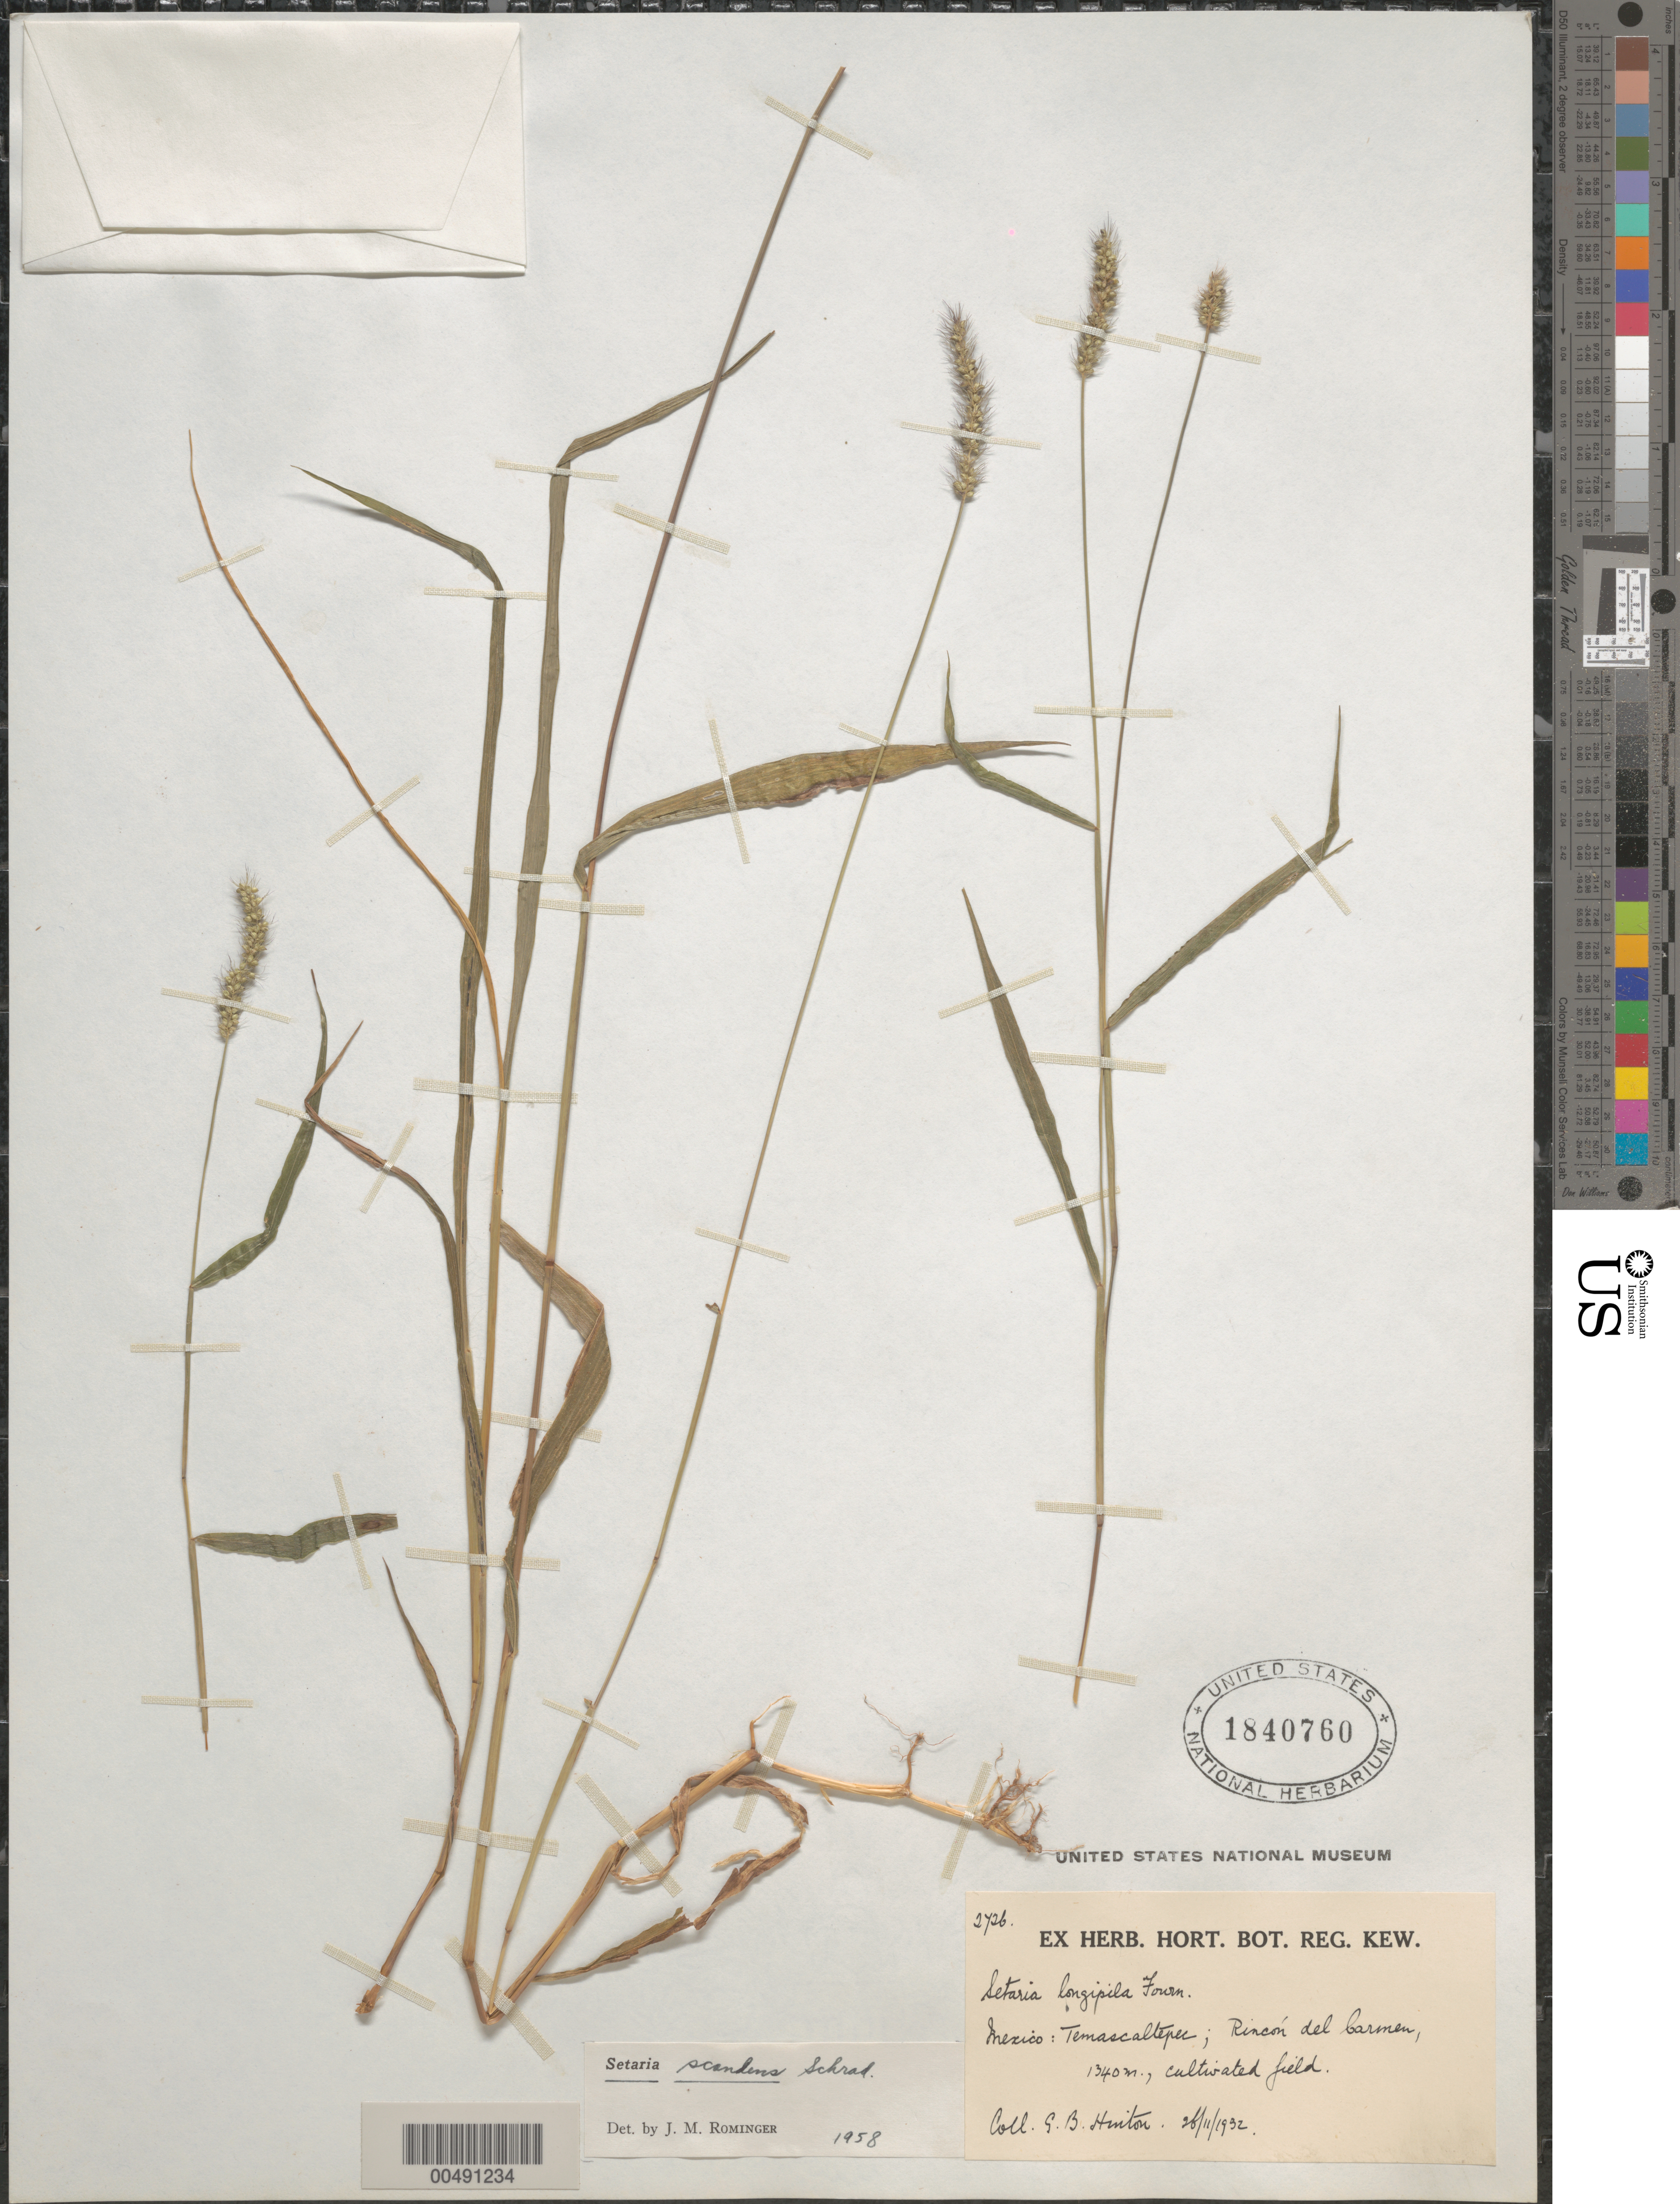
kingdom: Plantae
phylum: Tracheophyta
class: Liliopsida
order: Poales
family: Poaceae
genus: Setaria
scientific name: Setaria scandens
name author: Schrad. ex Schult.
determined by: Rominger, J. M.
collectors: G. B. Hinton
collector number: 2726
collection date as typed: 26 Nov 1932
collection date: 1932-11-26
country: Mexico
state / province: México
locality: Temascaltepec, Rincón del Carmen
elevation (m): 1340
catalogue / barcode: US 1840760